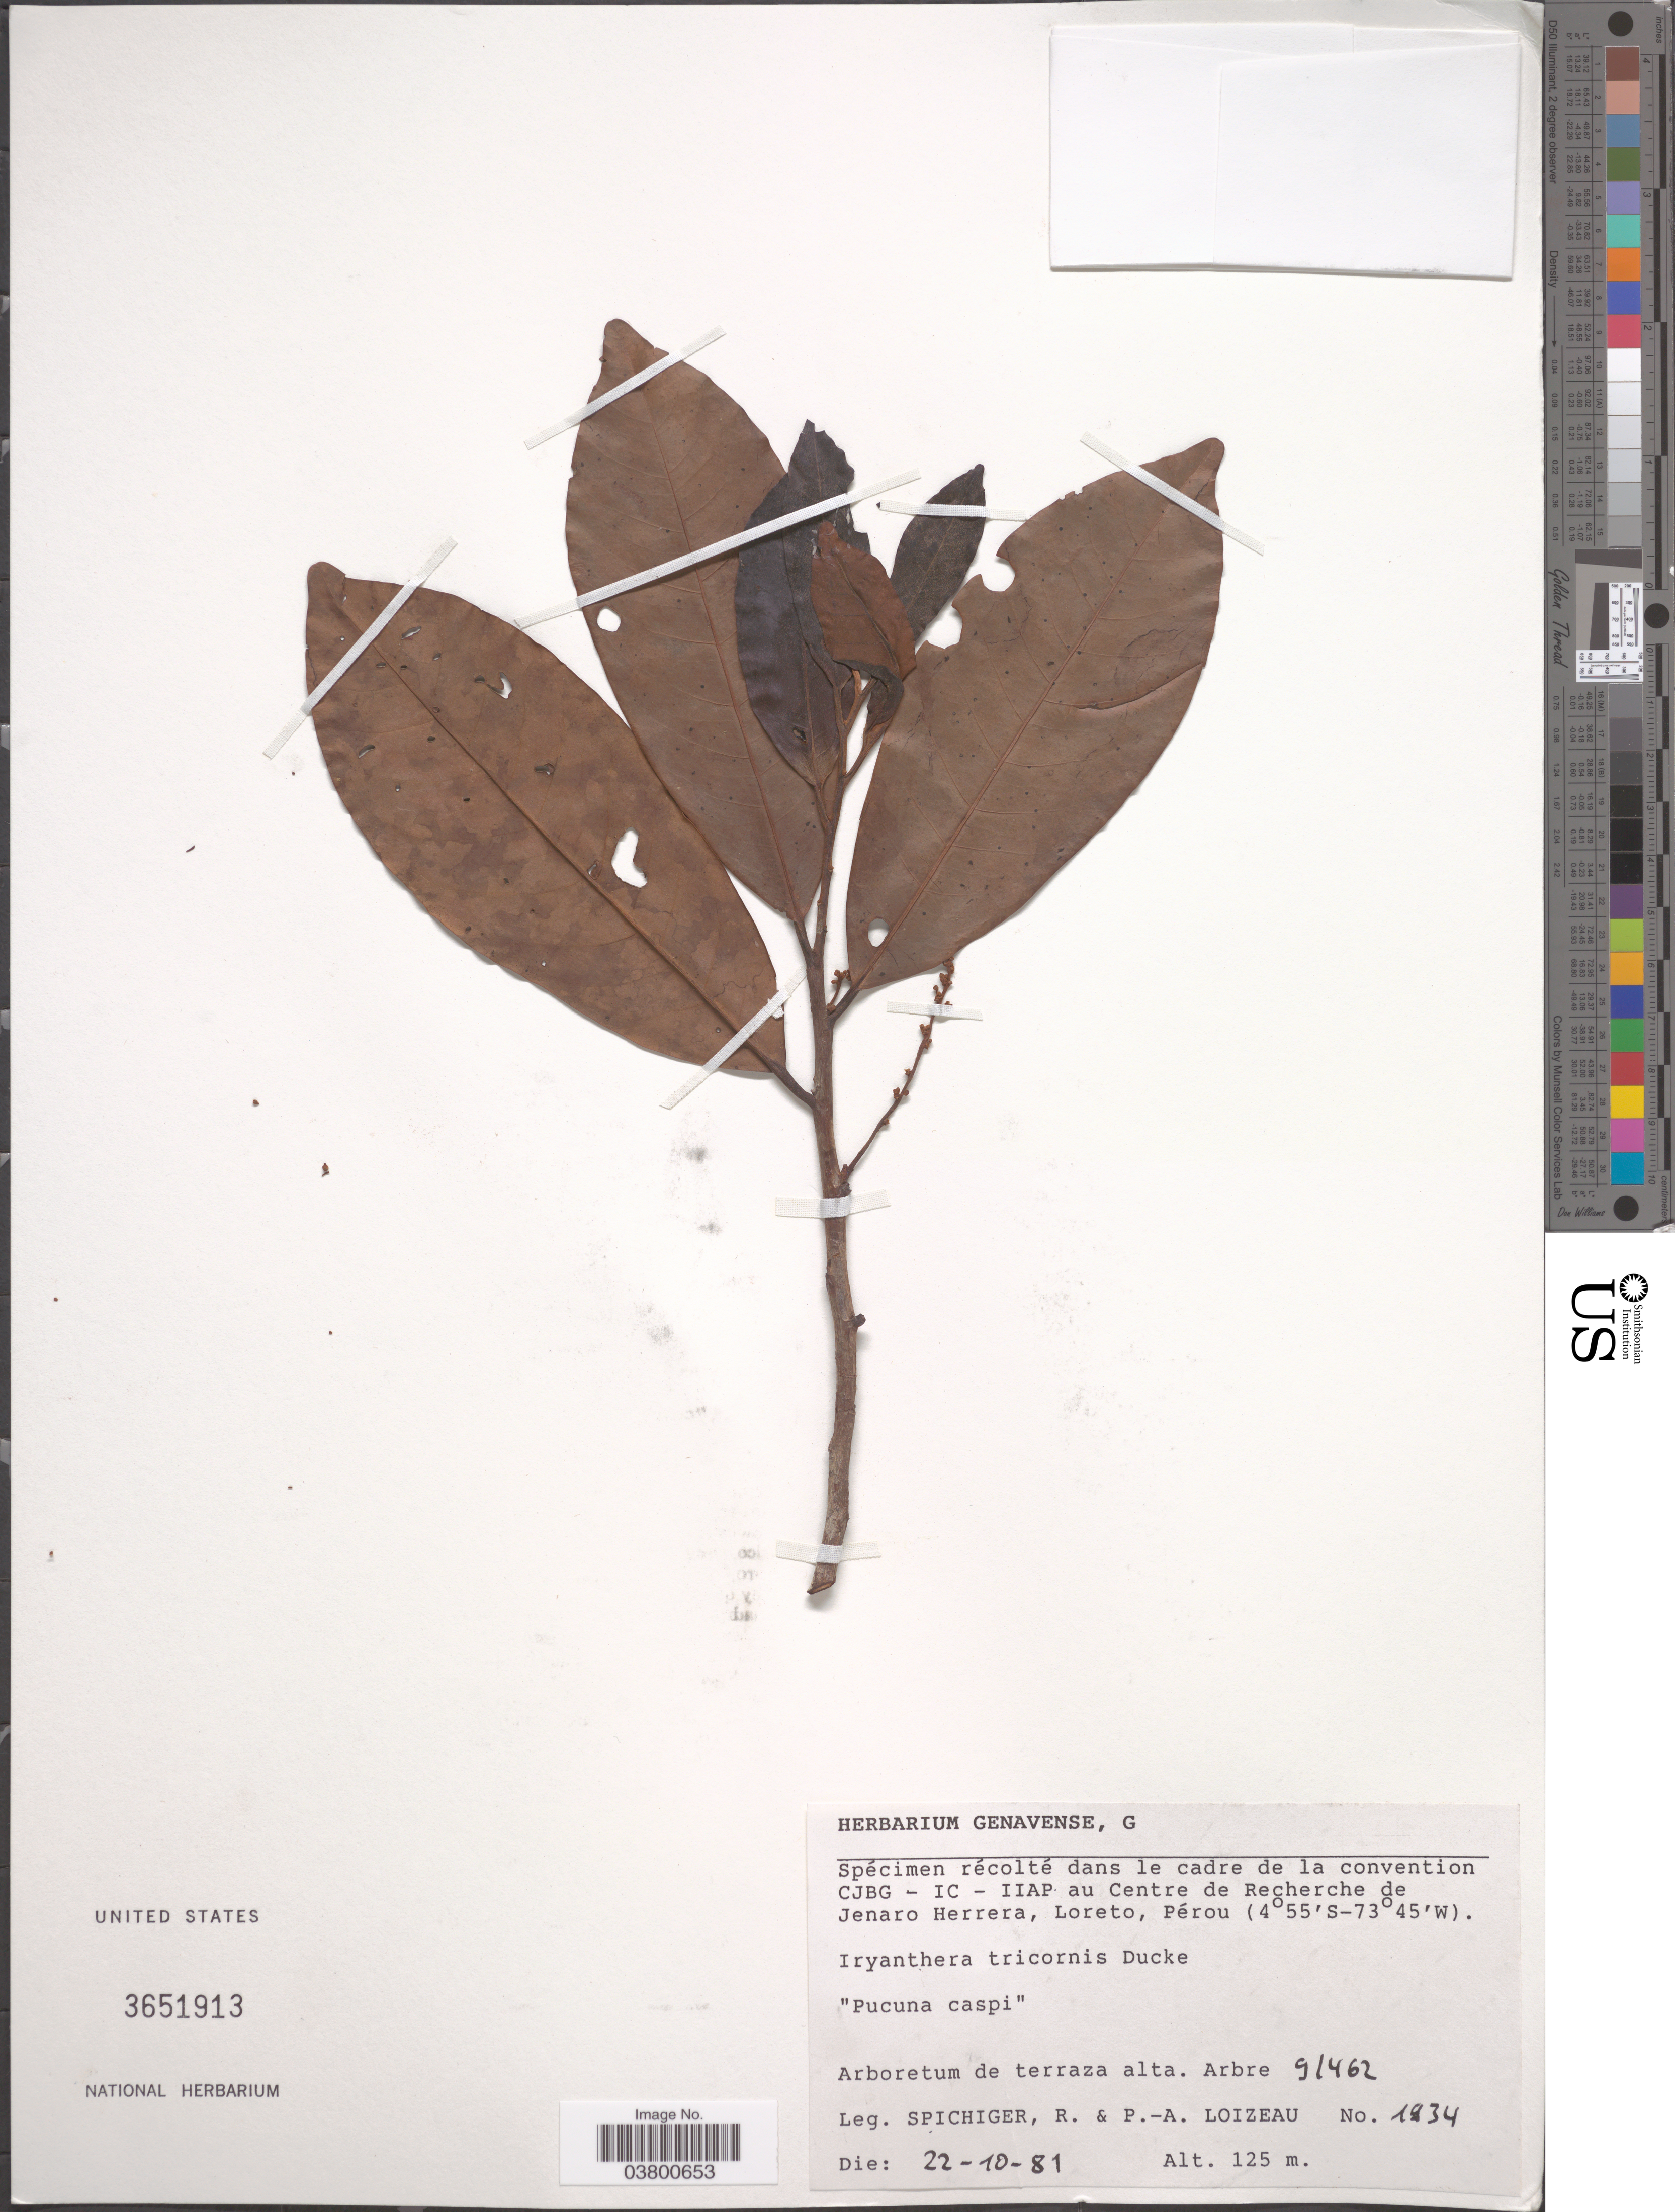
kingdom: Plantae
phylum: Tracheophyta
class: Magnoliopsida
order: Magnoliales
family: Myristicaceae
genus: Iryanthera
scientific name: Iryanthera tricornis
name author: Ducke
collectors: R. Spichiger & P. Loizeau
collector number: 1934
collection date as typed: Transcribed d/m/y: 22/10/81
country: Peru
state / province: Loreto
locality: Centre de Recherche de Jenaro Herrera, Loreto, Pérou. Arboretum de terraza alta. Arbre 9/462.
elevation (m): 125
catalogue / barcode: US 3651913